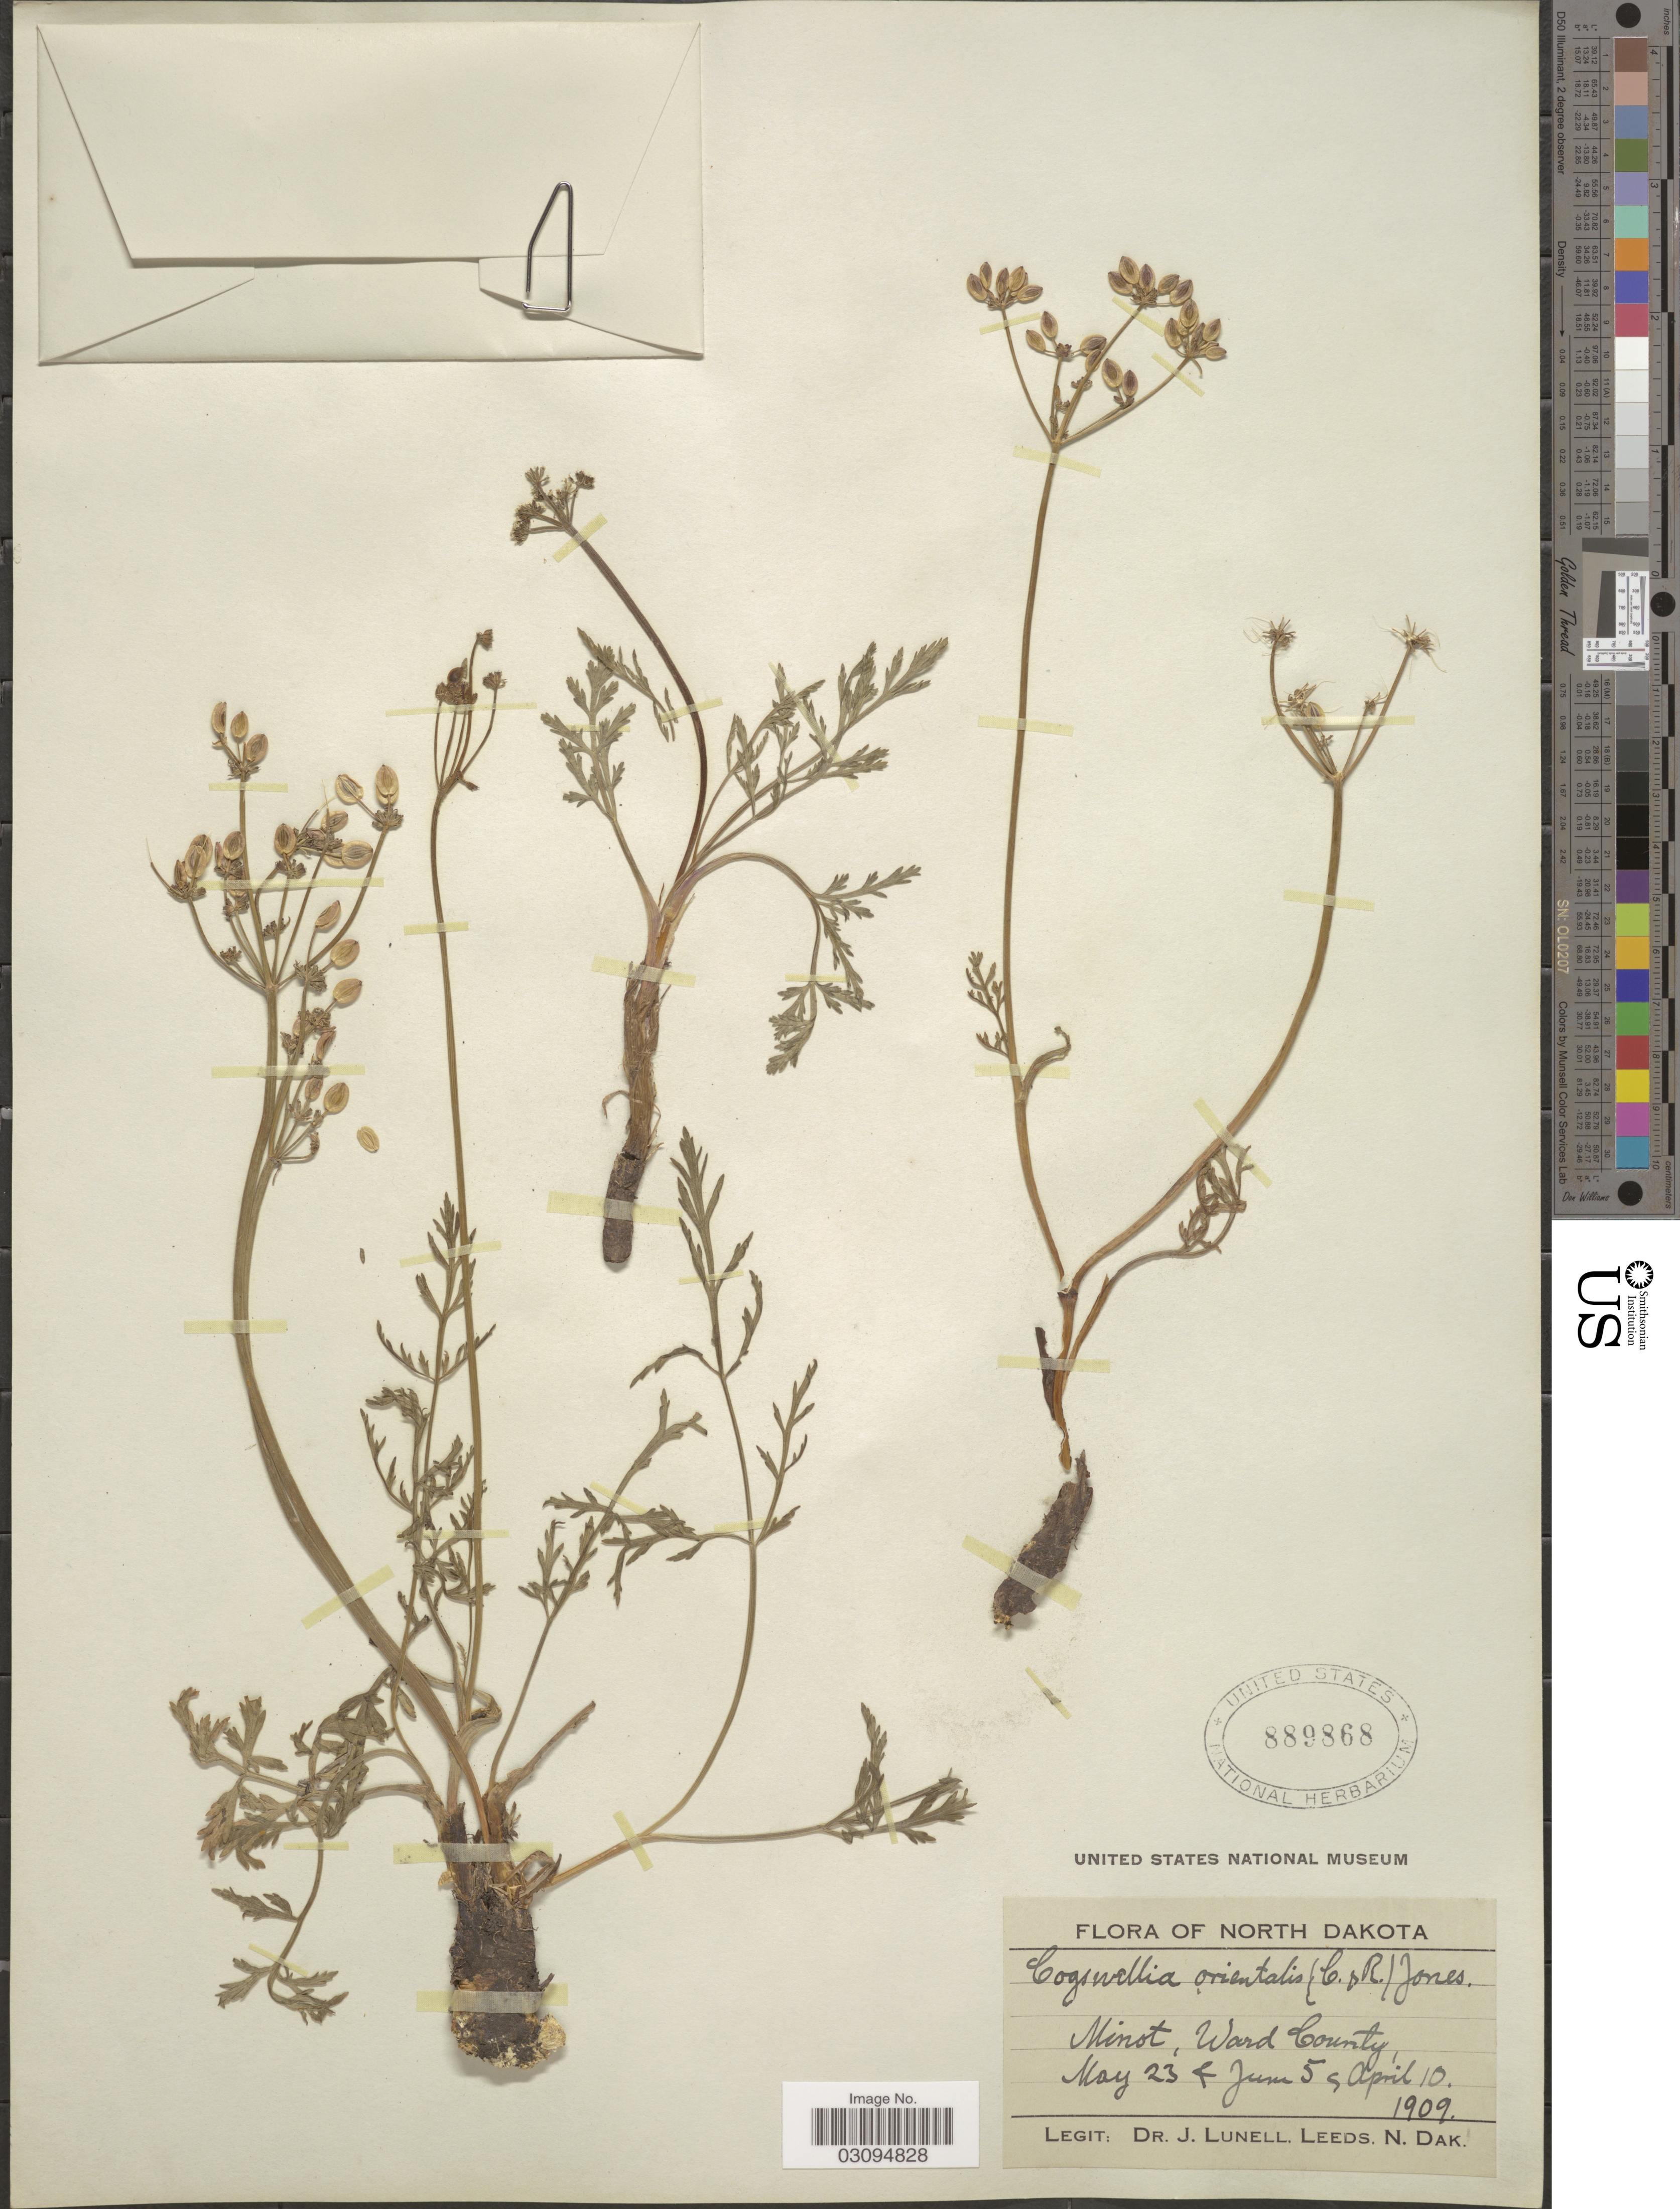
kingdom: Plantae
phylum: Tracheophyta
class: Magnoliopsida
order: Apiales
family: Apiaceae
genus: Lomatium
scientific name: Lomatium orientale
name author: J.M. Coult. & Rose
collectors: J. Lunell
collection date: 1909-05-23/1909-06-05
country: United States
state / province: North Dakota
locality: Minot, Ward County.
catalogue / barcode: US 889868